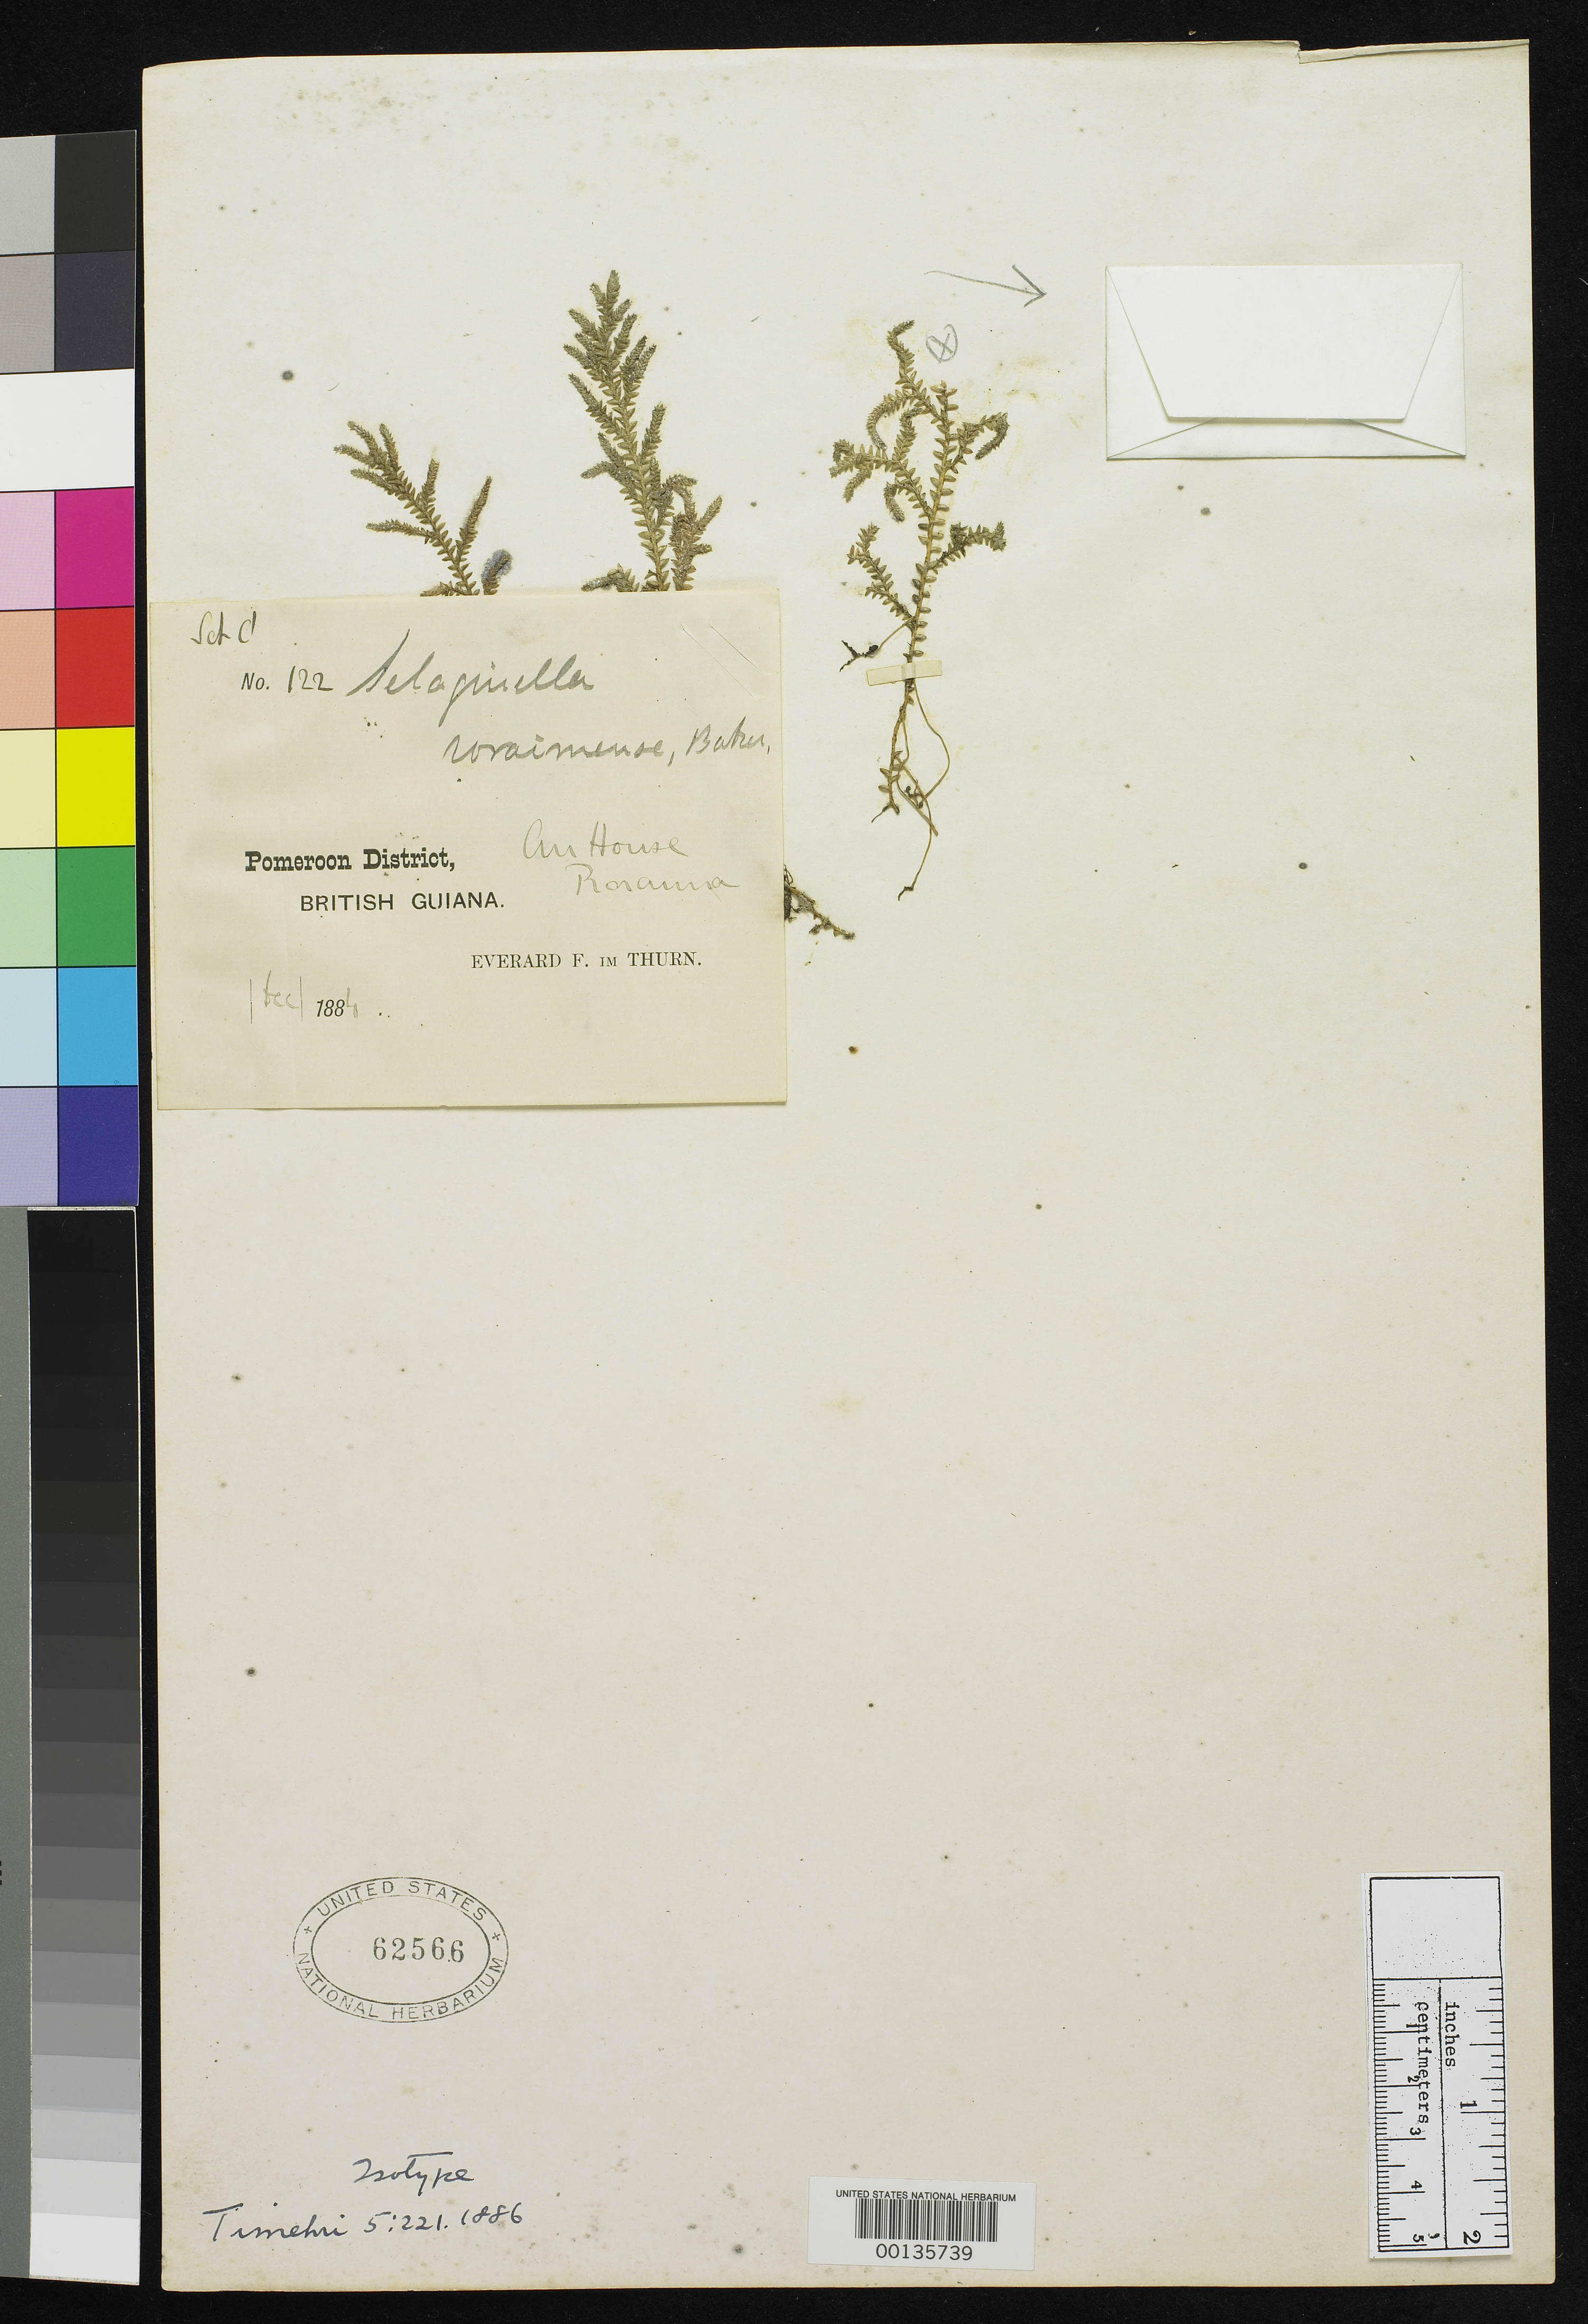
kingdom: Plantae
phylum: Tracheophyta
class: Lycopodiopsida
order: Selaginellales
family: Selaginellaceae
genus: Selaginella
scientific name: Selaginella roraimensis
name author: Baker in Thurn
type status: Type Collection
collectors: E. F. im Thurn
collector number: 122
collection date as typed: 188-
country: Guyana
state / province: Pomeroon-Supenaam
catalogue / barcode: US 62566